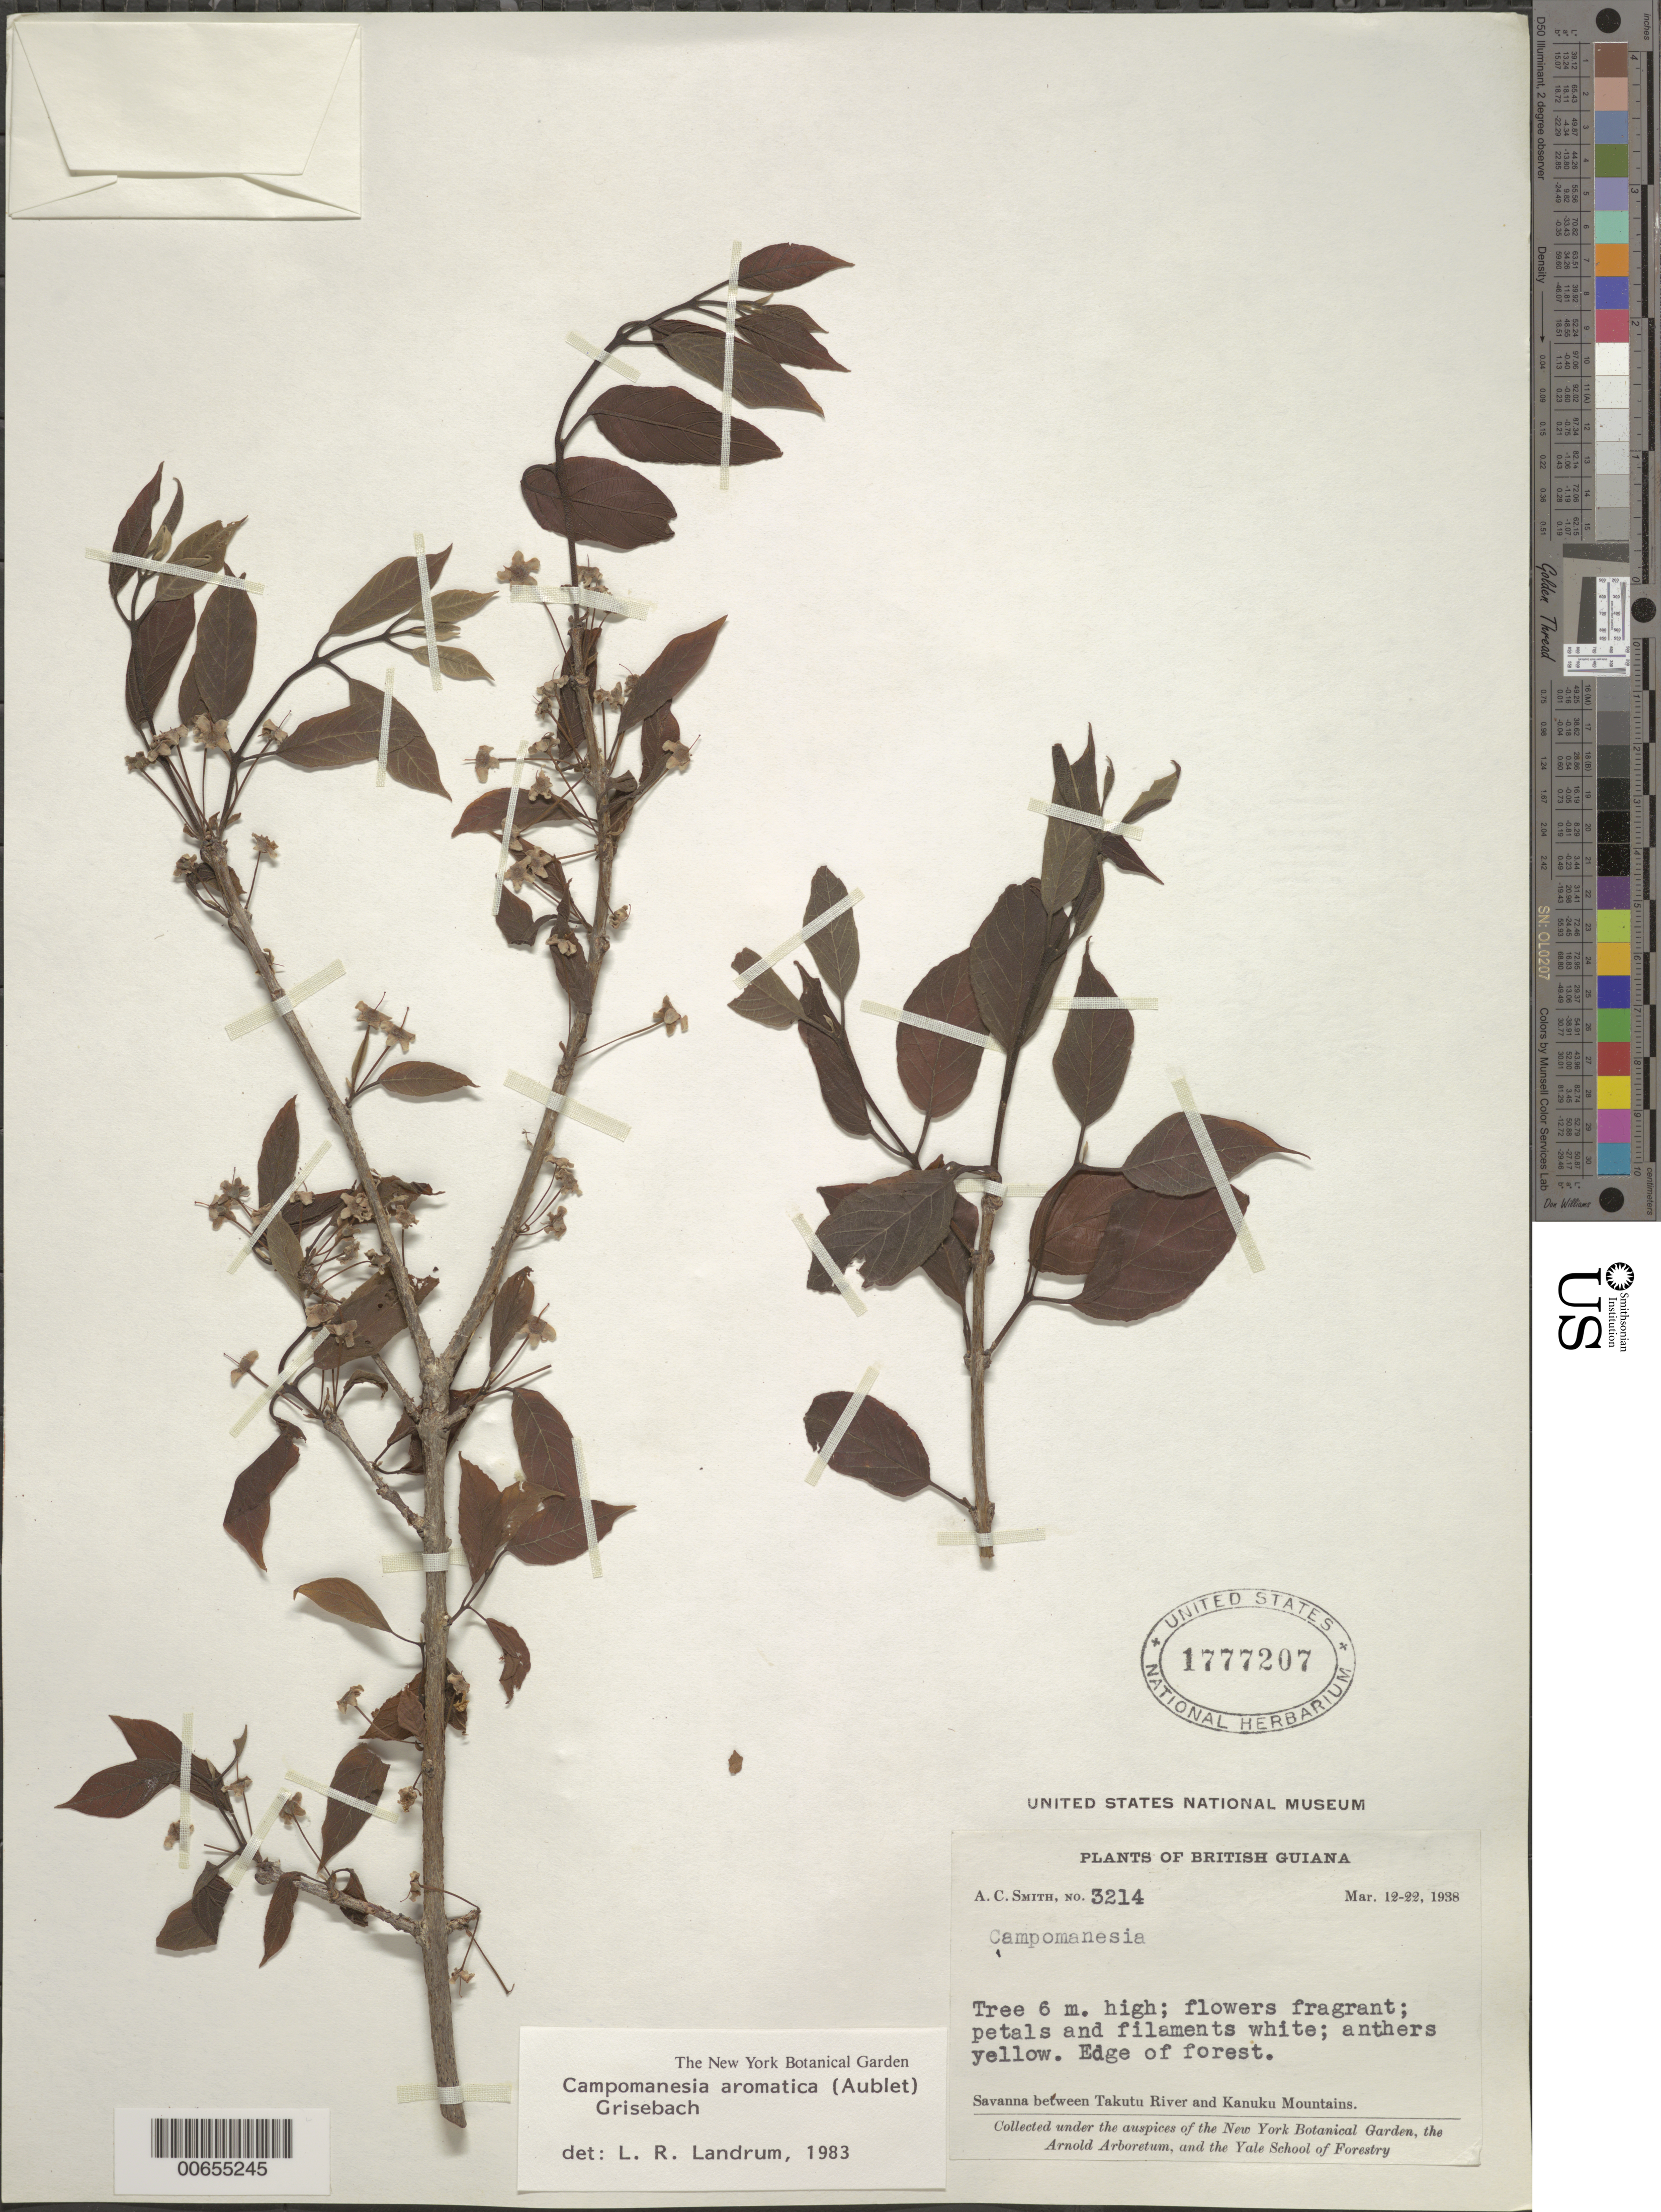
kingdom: Plantae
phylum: Tracheophyta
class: Magnoliopsida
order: Myrtales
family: Myrtaceae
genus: Campomanesia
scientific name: Campomanesia aromatica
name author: (Aubl.) Griseb.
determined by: Landrum, L. R.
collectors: A. C. Smith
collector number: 3214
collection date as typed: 12-Mar-38 to 22-Mar-38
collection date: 1938-03-12/1938-03-22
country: Guyana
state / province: U. Takutu-U. Essequibo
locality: Kanuku Mts., drainage of Takutu R., western extremity of Kanuku Mountains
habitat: Edge of forest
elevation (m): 200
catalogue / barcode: US 1777207